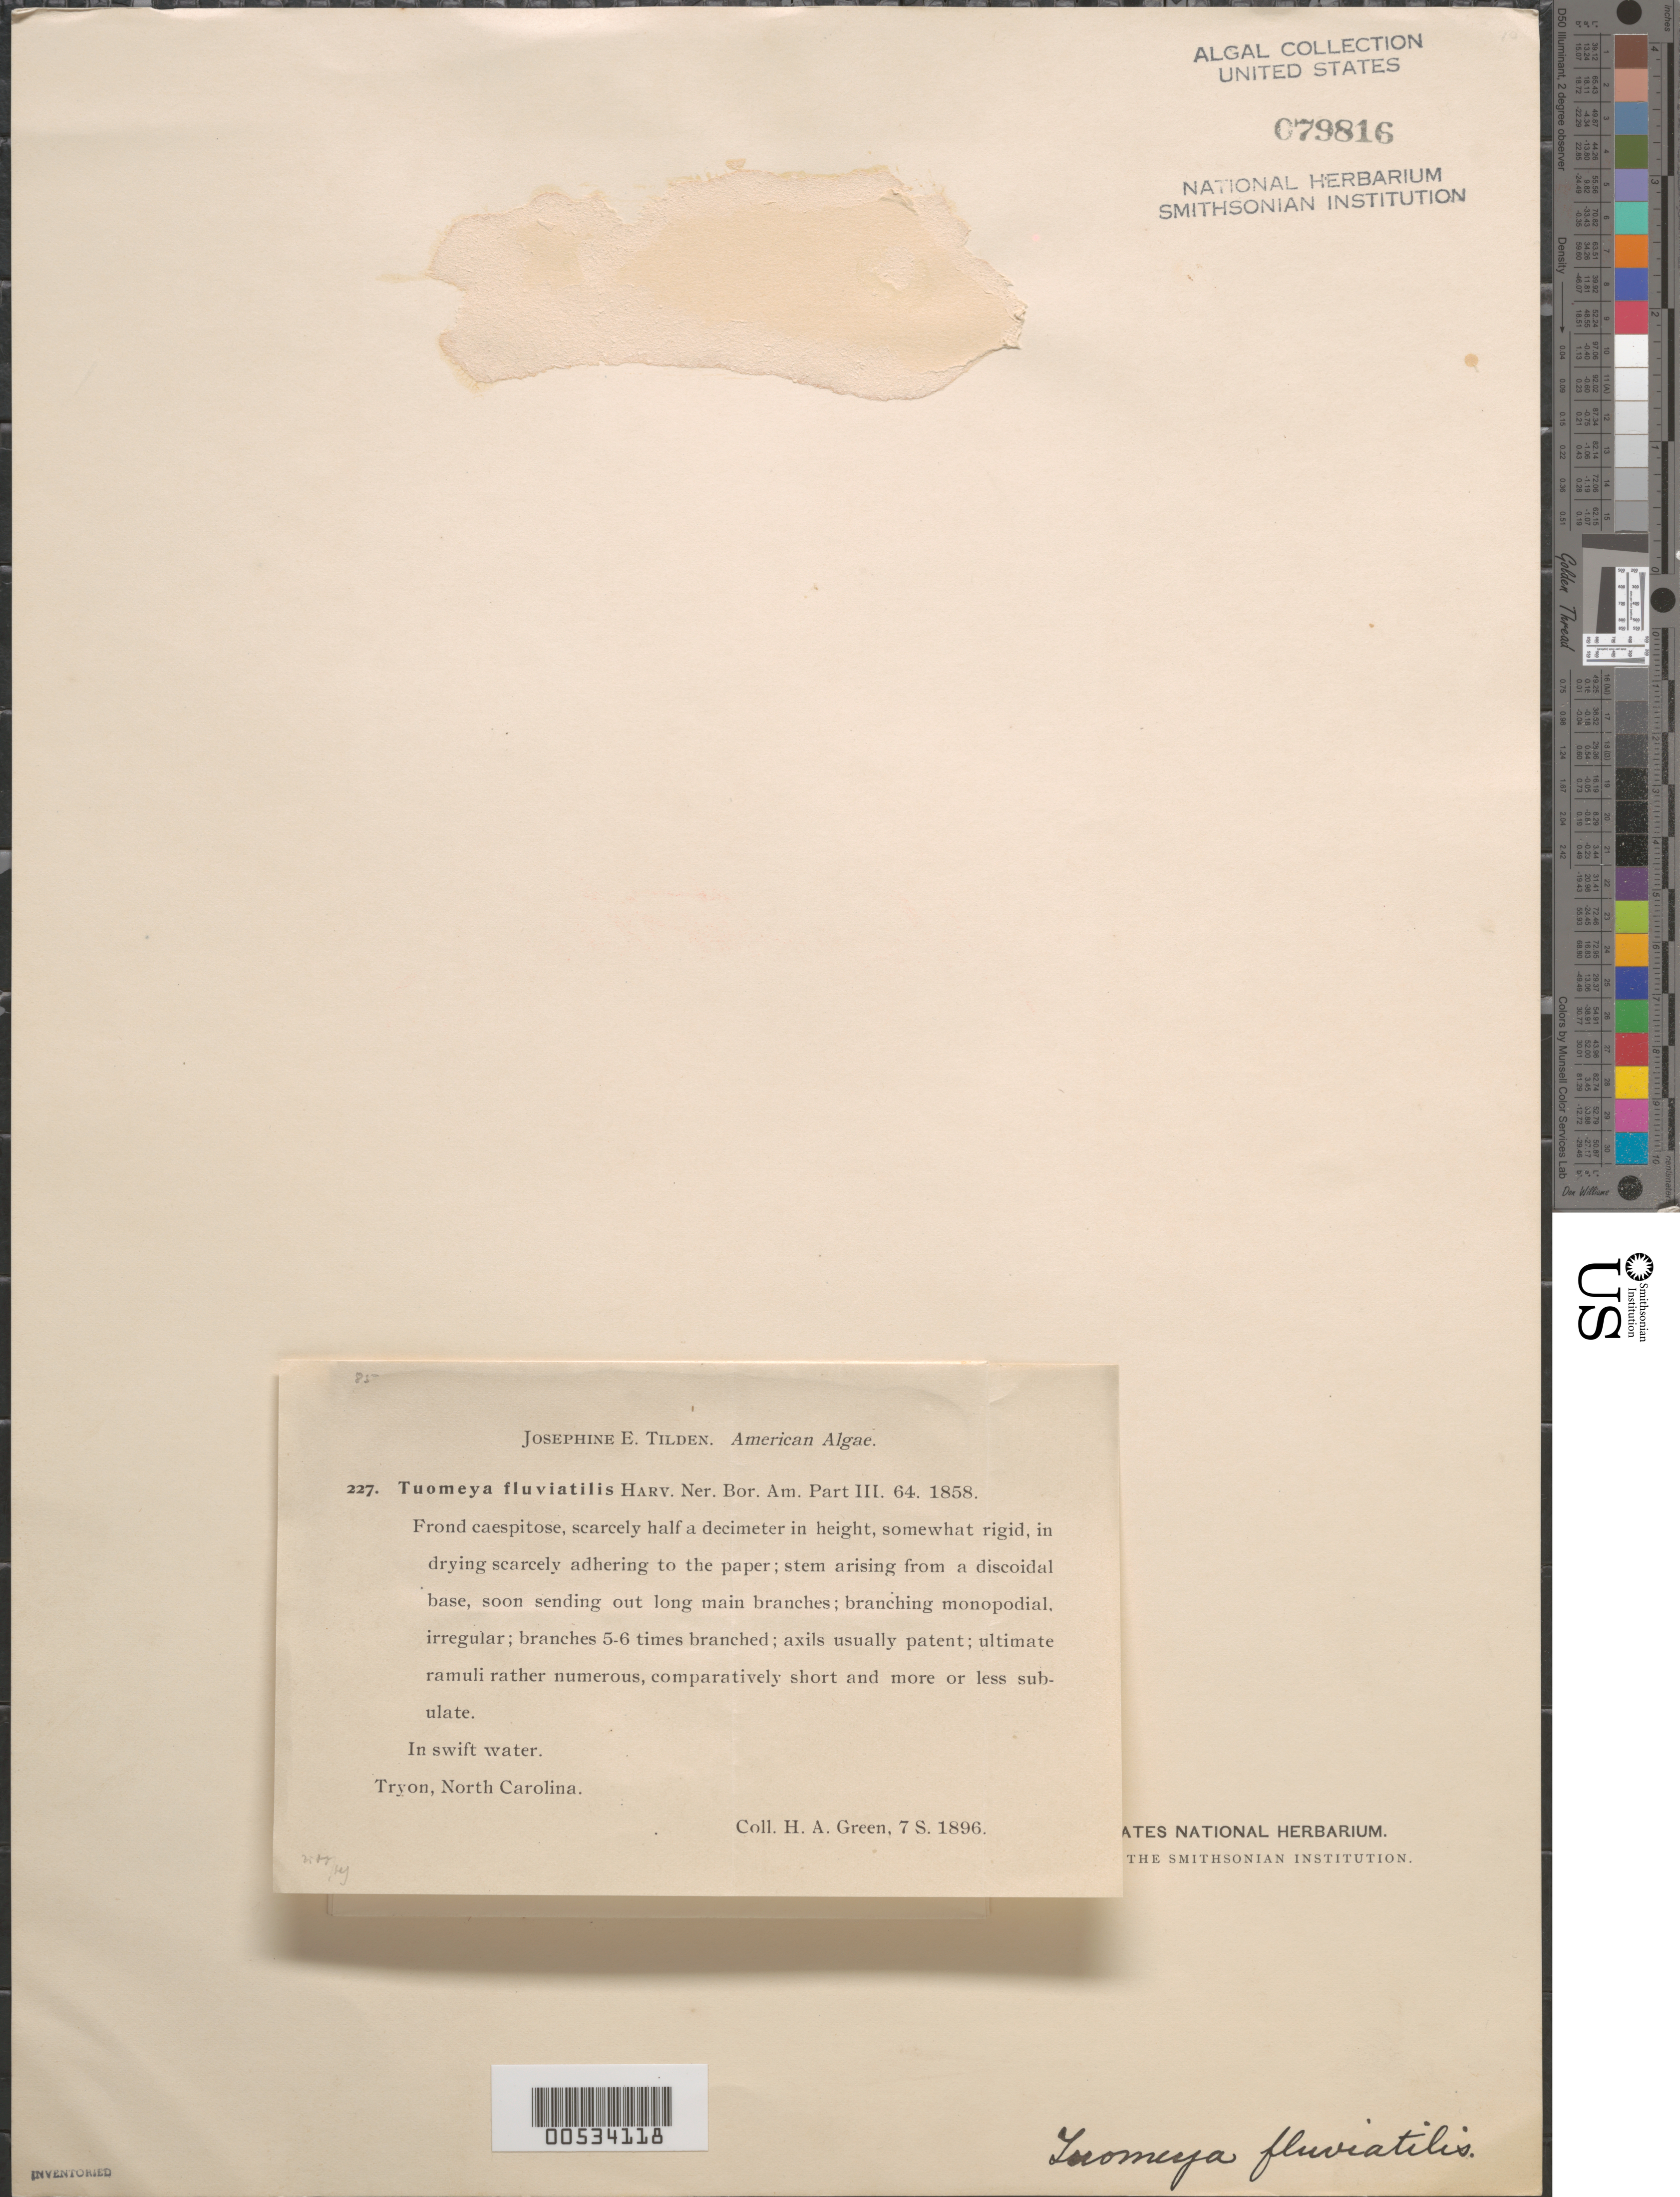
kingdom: Plantae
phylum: Rhodophyta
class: Florideophyceae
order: Batrachospermales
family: Batrachospermaceae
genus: Tuomeya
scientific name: Tuomeya fluviatilis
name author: Harv.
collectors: H. Green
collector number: JET 227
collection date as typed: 07 Sep 1896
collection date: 1896-09-07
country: United States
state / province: North Carolina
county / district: Polk County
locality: Tryon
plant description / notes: Tilden, American Algae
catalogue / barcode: US 79816